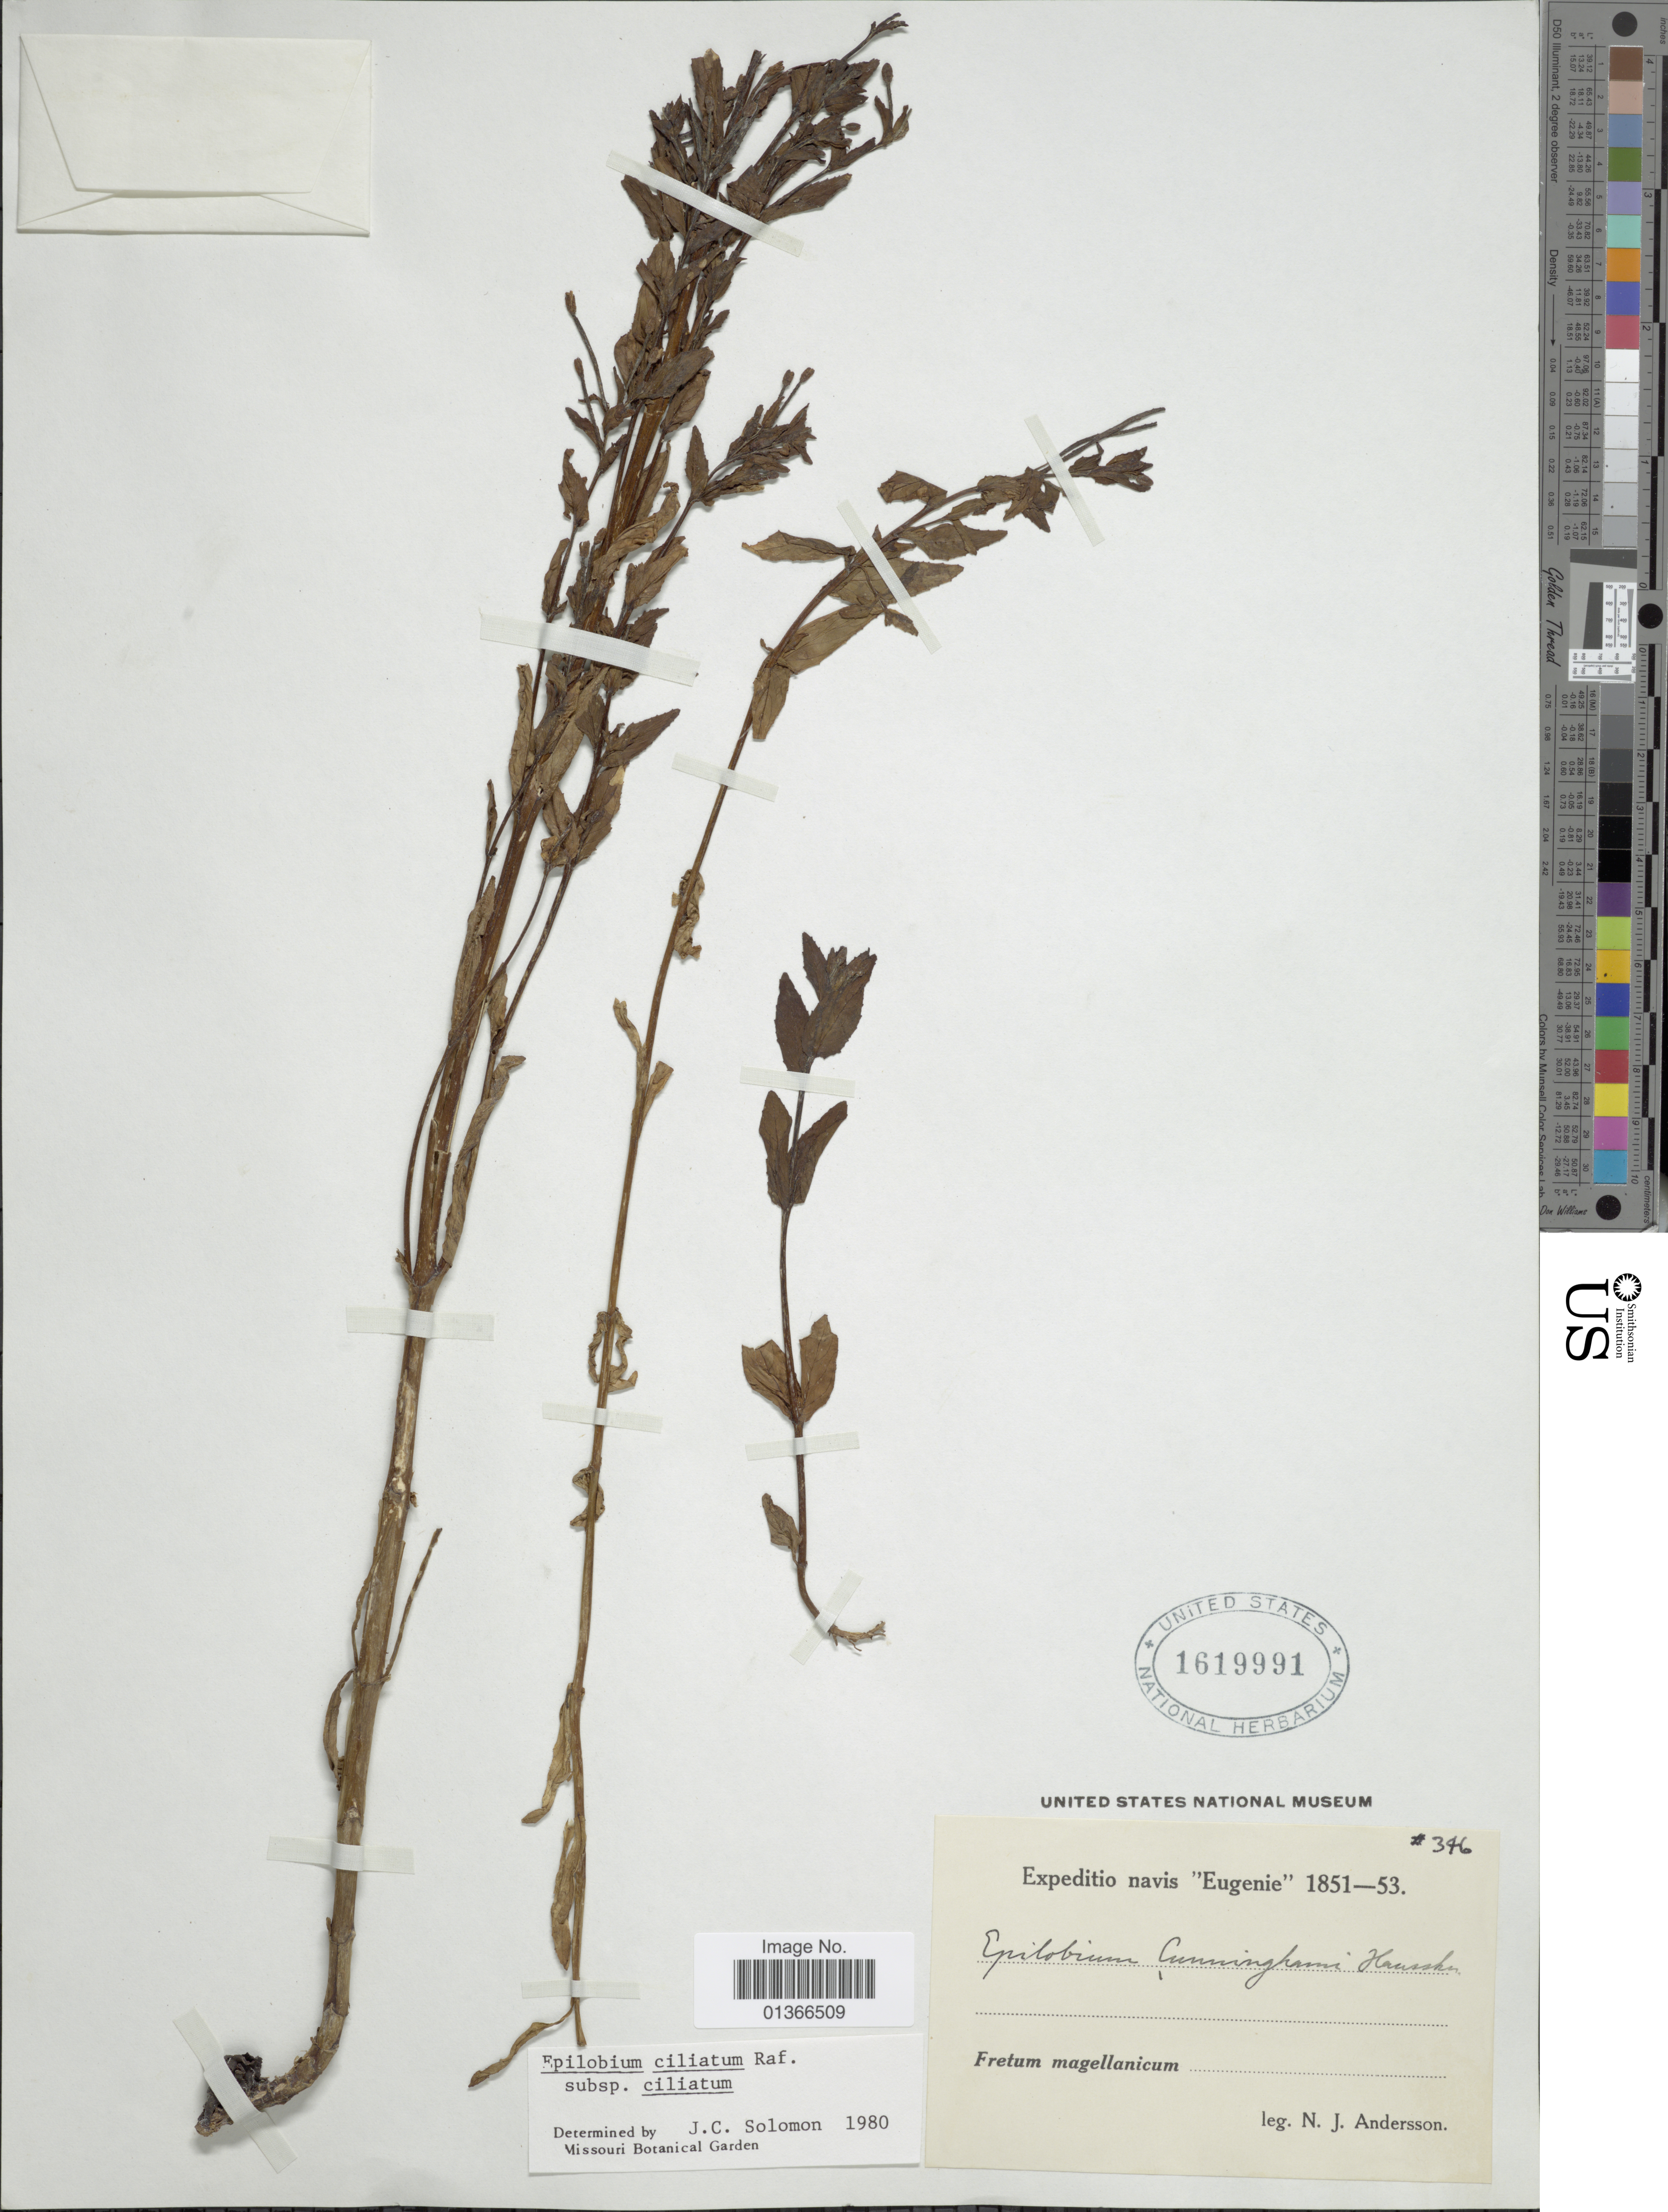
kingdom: Plantae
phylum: Tracheophyta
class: Magnoliopsida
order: Myrtales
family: Onagraceae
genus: Epilobium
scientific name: Epilobium ciliatum subsp. ciliatum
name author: Raf.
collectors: N. J. Andersson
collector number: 346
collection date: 1851/1853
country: Chile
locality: Fretum Magellanicum [Strait of Magellan]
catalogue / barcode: US 1619991